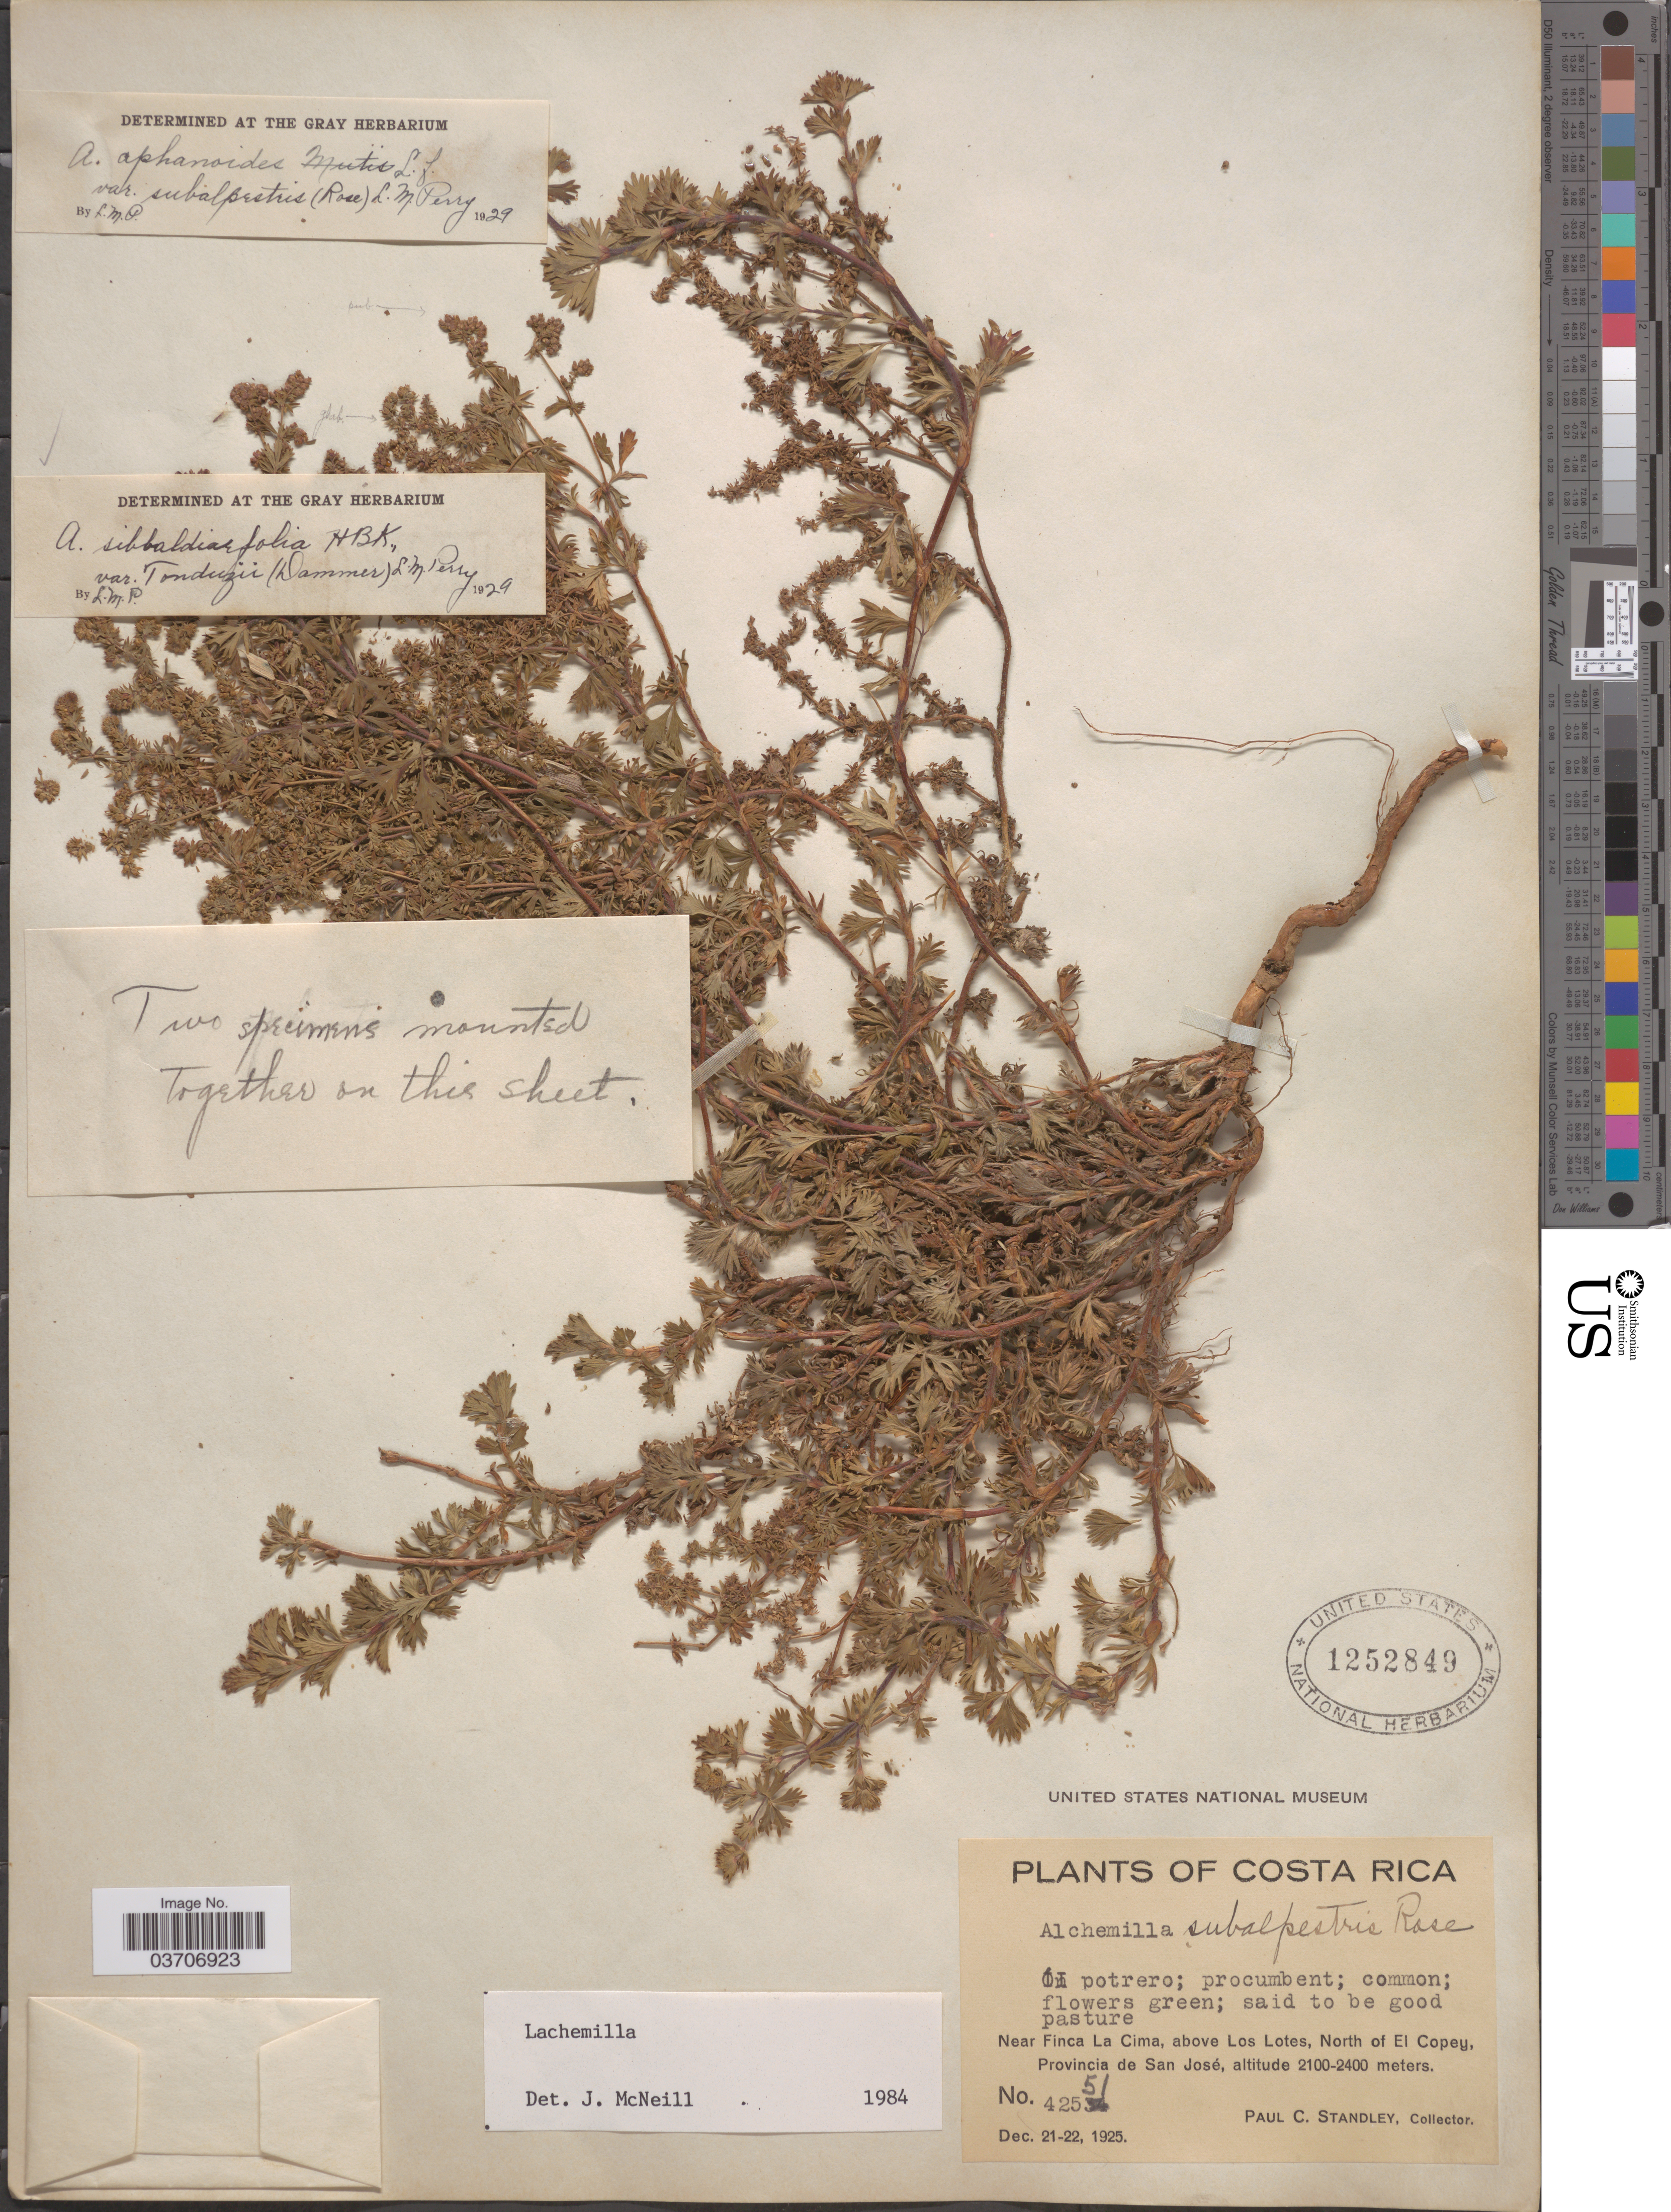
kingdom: Plantae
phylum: Tracheophyta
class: Magnoliopsida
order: Rosales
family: Rosaceae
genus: Lachemilla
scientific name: Lachemilla sp.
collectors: P. C. Standley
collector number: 42551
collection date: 1925-12-21/1925-12-22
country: Costa Rica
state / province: San José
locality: Near Finca La Cima, above Los Notes, north of El Copey.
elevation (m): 2100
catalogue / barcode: US 1252849